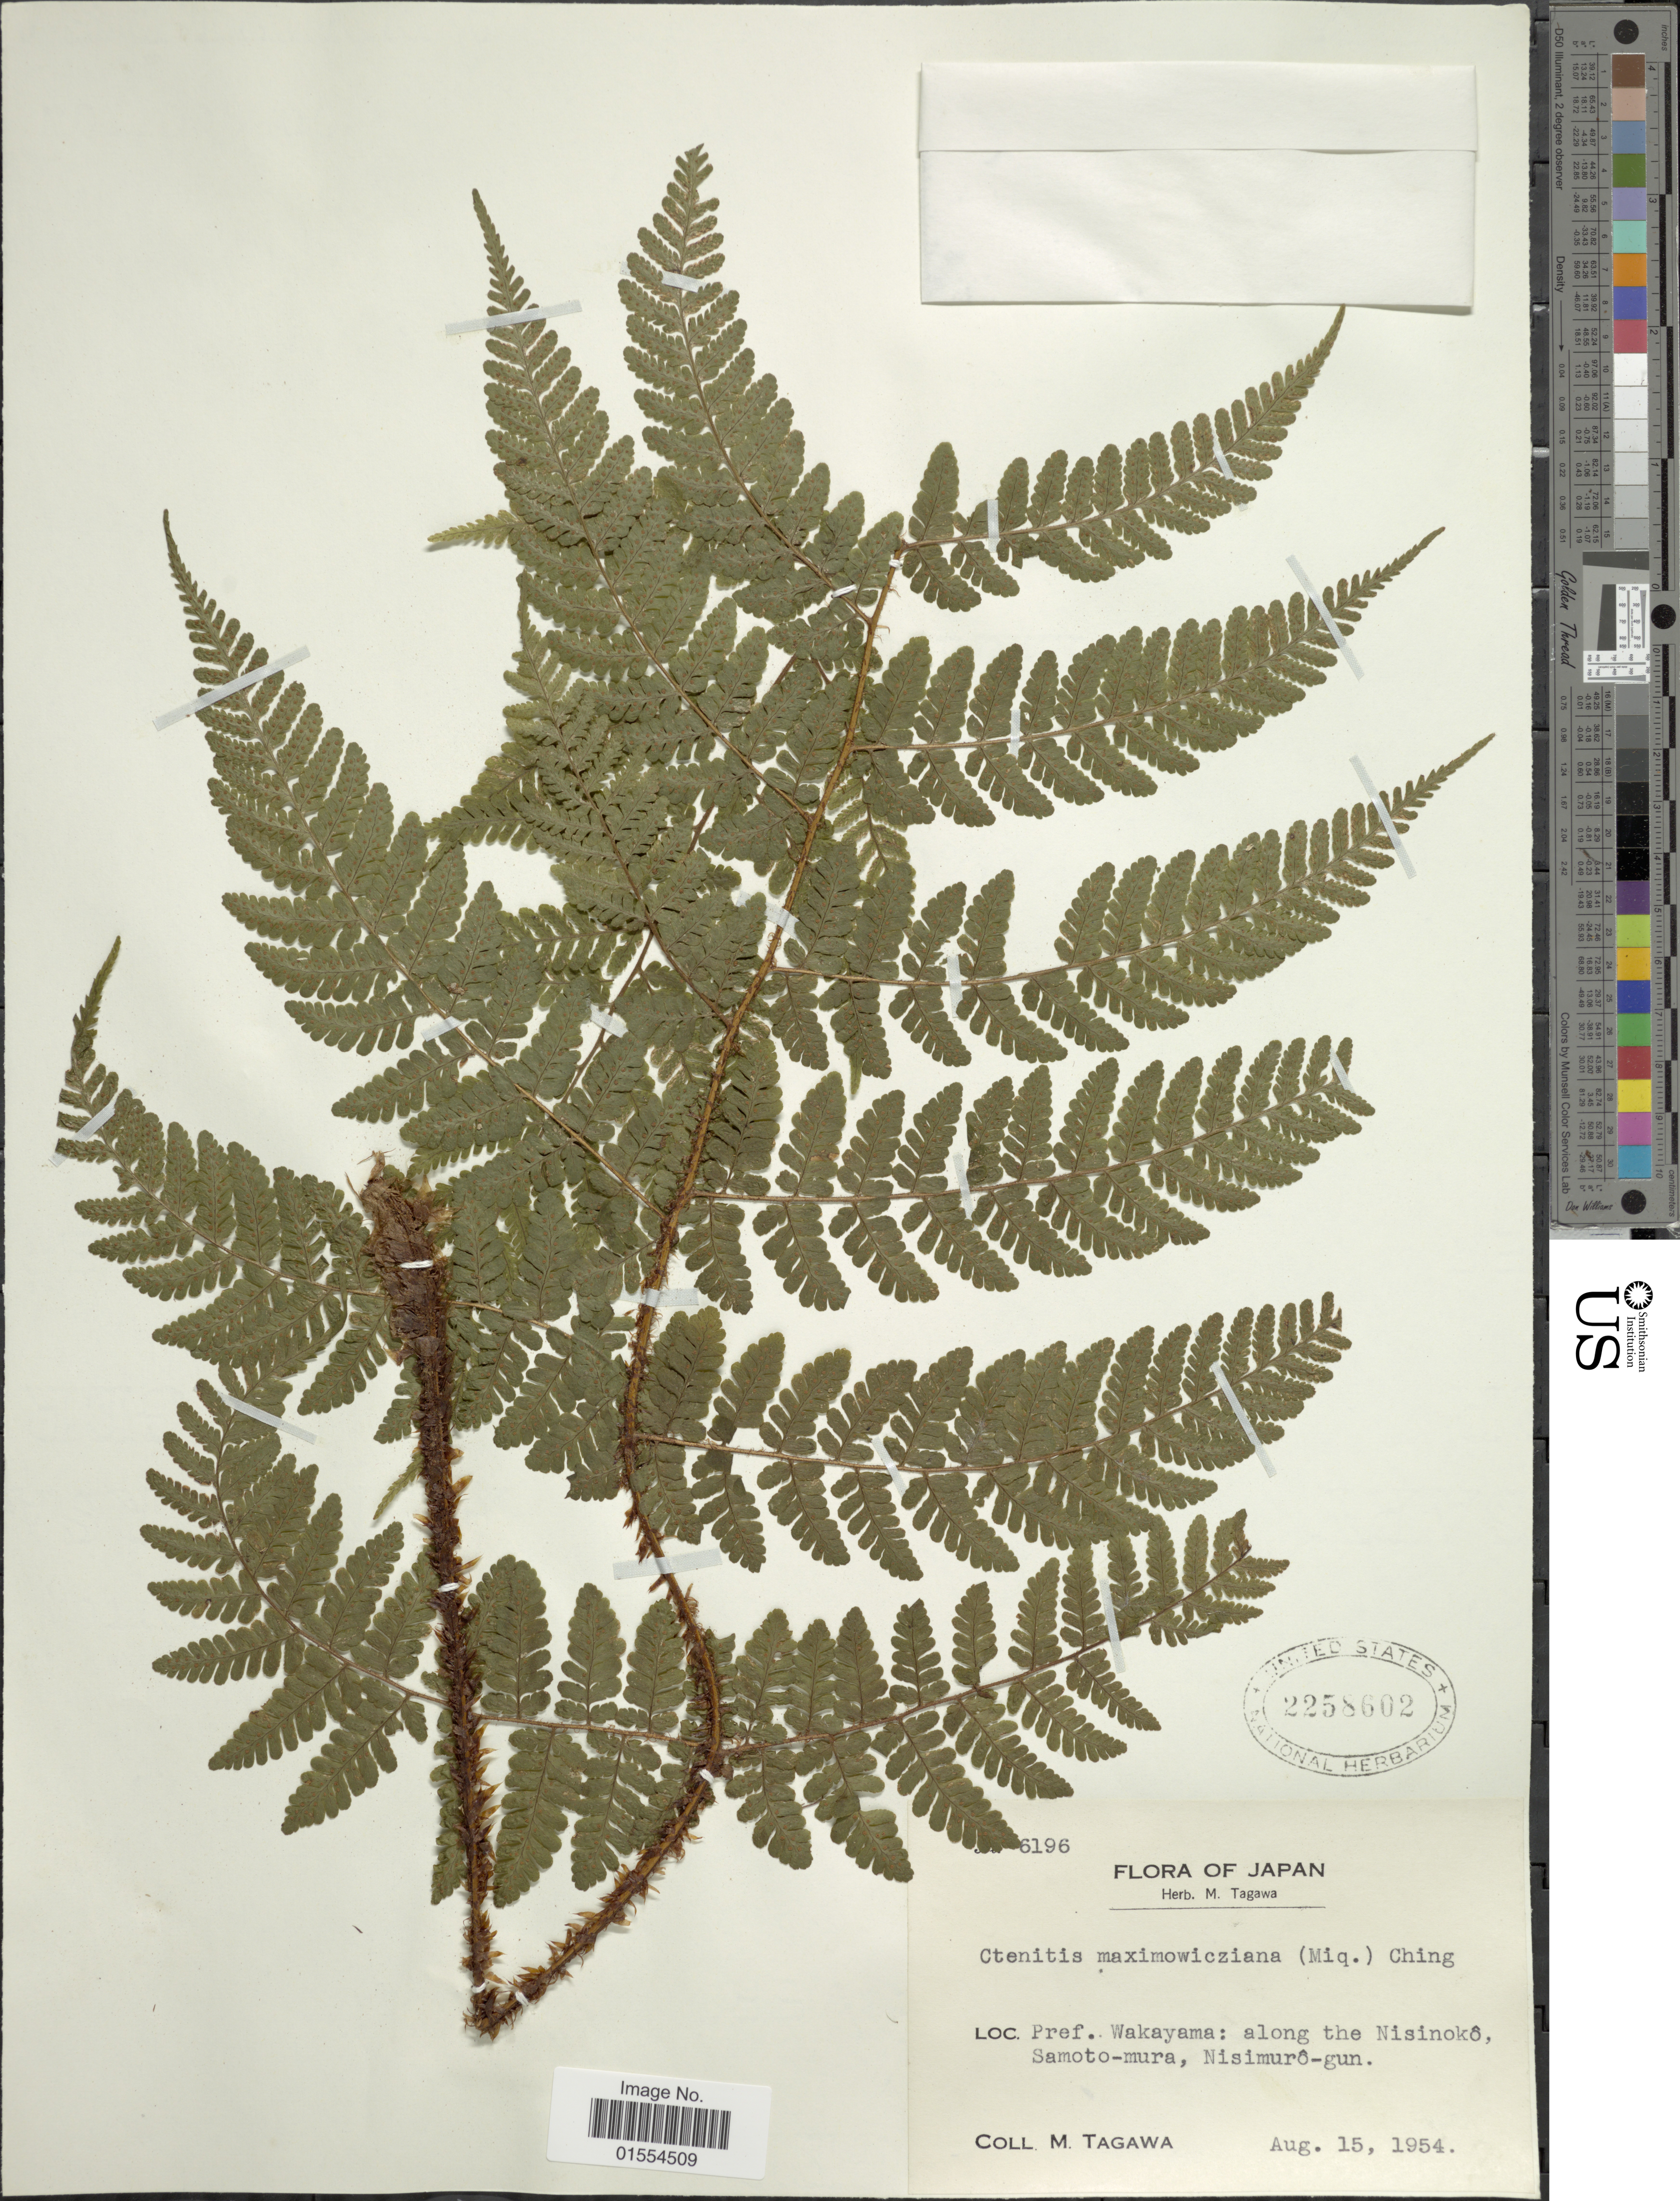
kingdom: Plantae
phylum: Tracheophyta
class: Polypodiopsida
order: Polypodiales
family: Dryopteridaceae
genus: Dryopteris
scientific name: Dryopteris maximowicziana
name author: (Miq.) C. Chr.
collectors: M. Tagawa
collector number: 6196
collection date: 1954-08-15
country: Japan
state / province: Wakayama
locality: Pref. Wakayama: along the Nisinoko, Samoto-mura, Nisimuro-gun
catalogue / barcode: US 2258602